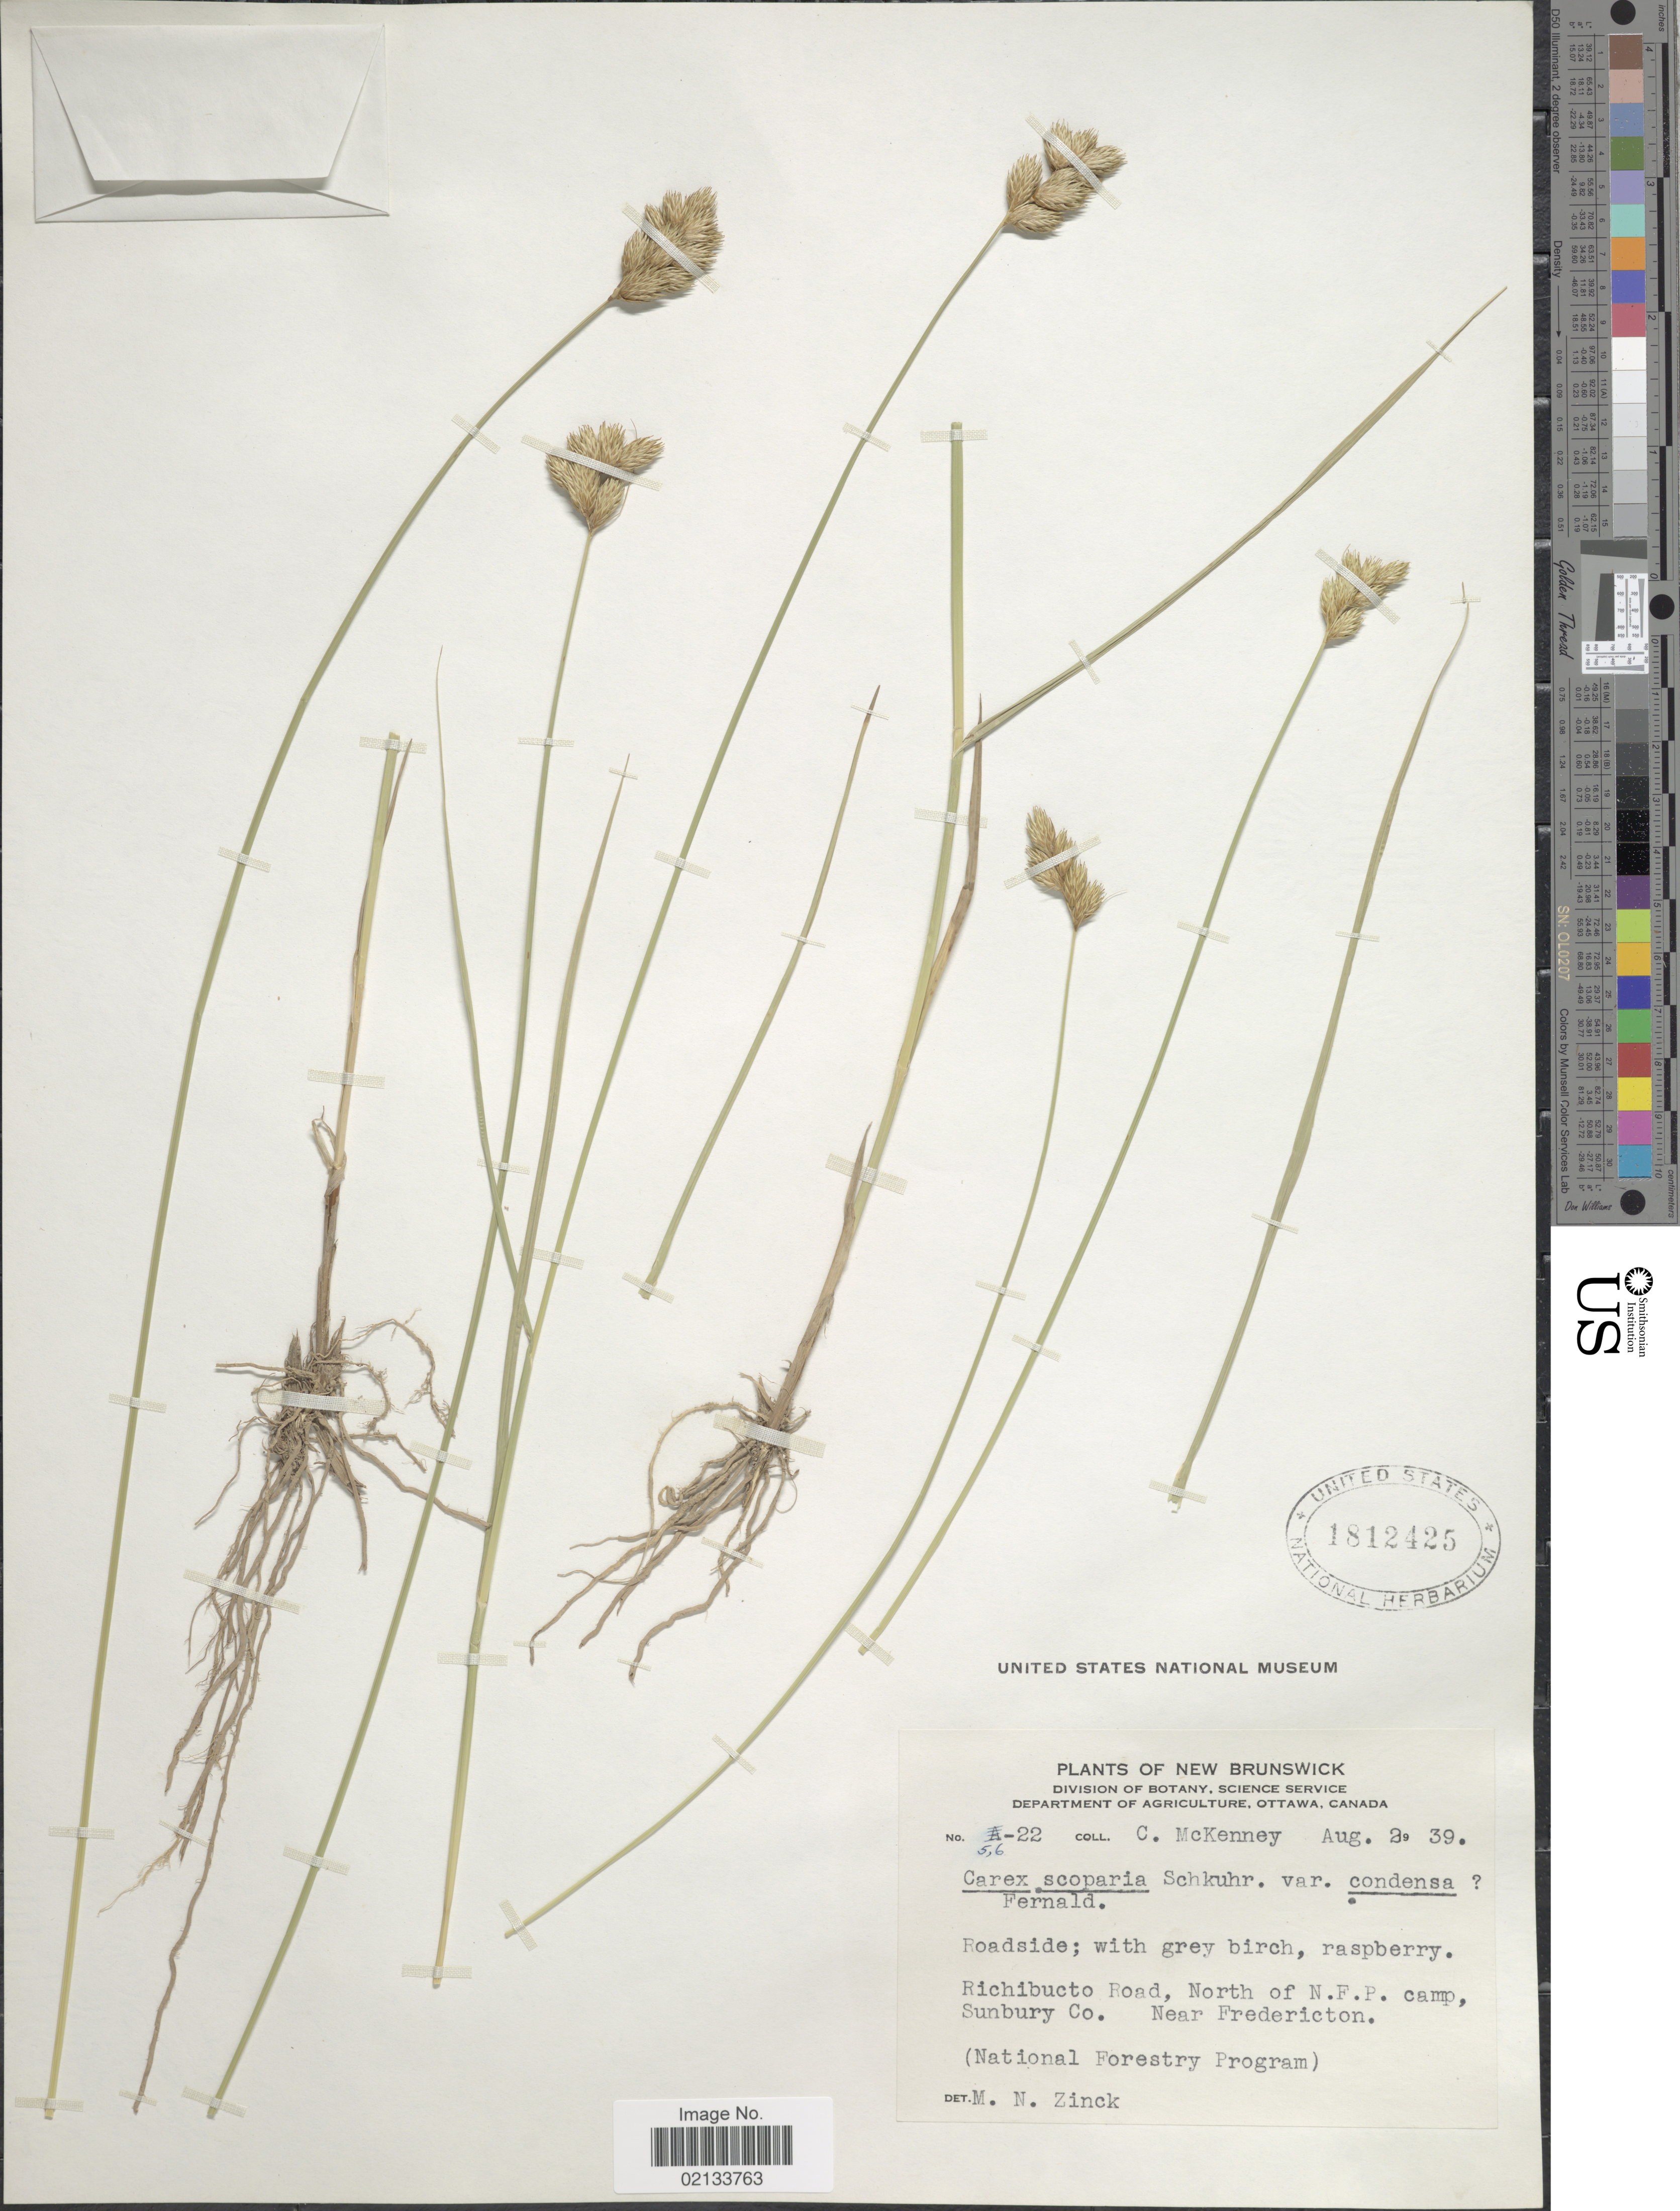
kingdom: Plantae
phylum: Tracheophyta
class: Liliopsida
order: Poales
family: Cyperaceae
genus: Carex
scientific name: Carex scoparia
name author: Schkuhr ex Willd.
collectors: C. McKenney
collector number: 5,6-22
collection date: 1939-08-02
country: Canada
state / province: New Brunswick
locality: Roadside; Richibucto Road, North of N.F.P. camp, Sunbury Co. Near Frdericton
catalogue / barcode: US 1812425